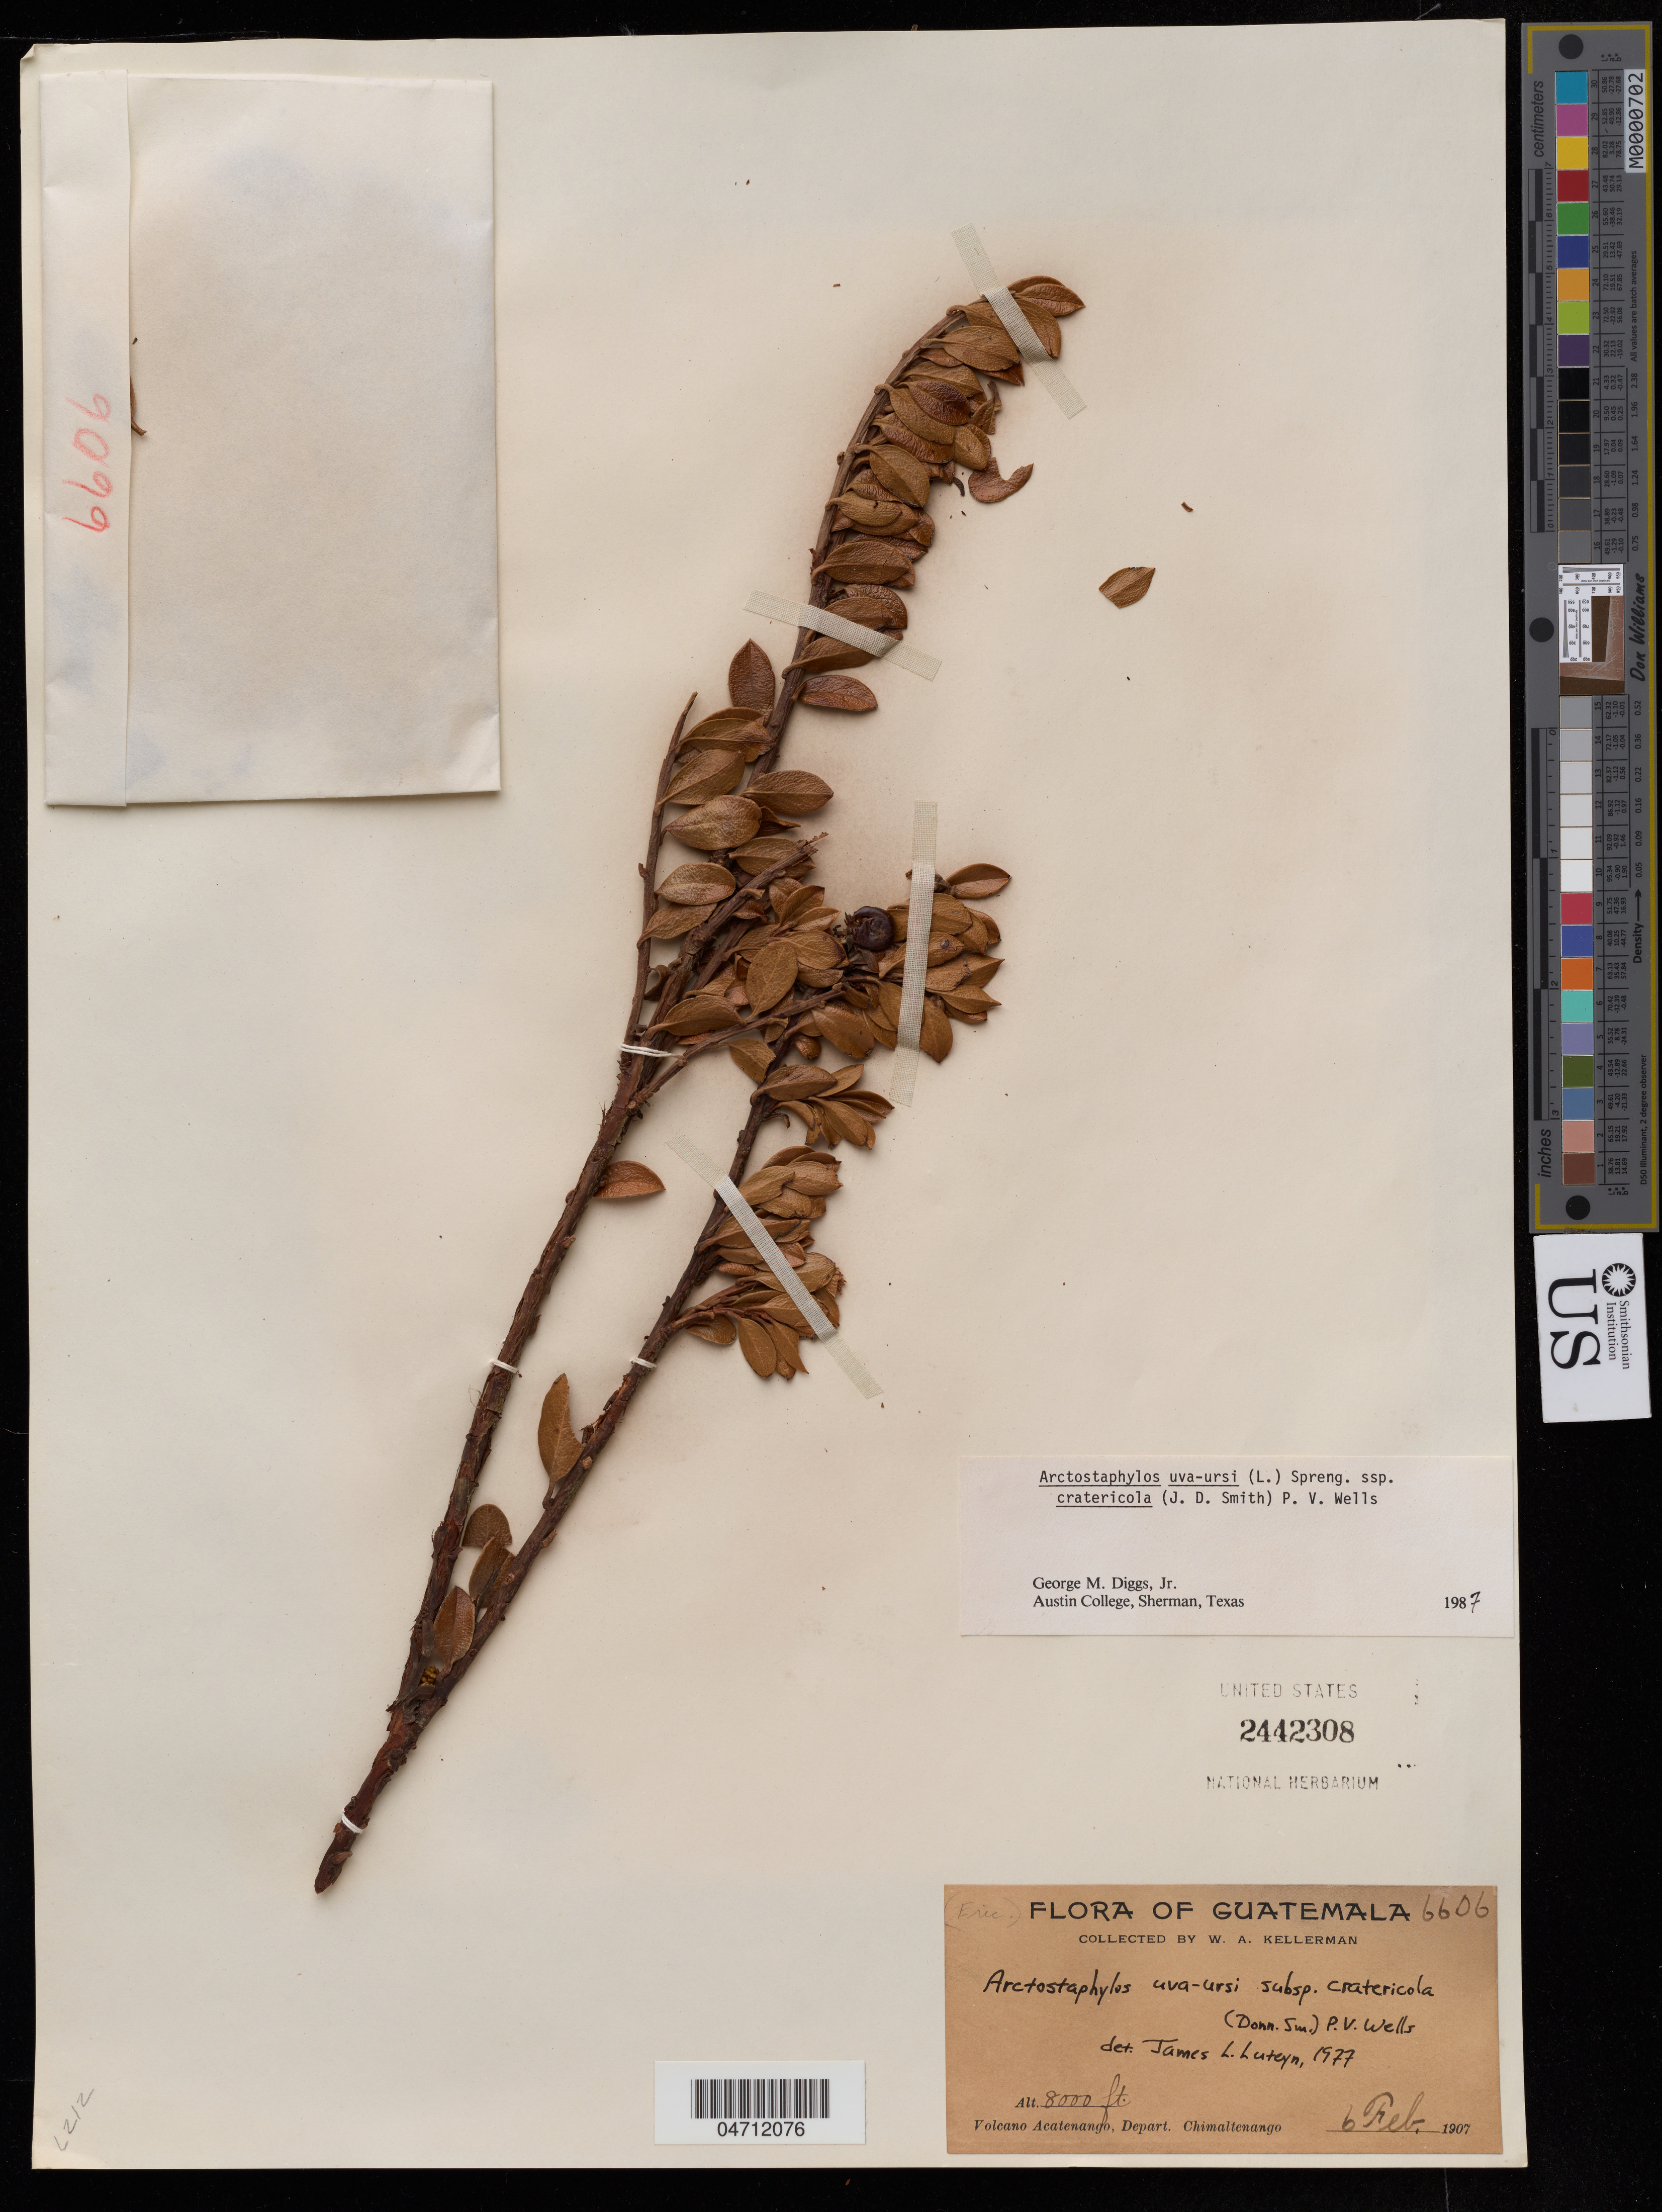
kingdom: Plantae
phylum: Tracheophyta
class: Magnoliopsida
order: Ericales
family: Ericaceae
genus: Arctostaphylos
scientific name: Arctostaphylos uva-ursi subsp. cratericola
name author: (Donn. Sm.) P.V. Wells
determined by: Diggs, George Minor, Jr.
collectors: W. A. Kellerman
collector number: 6606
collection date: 1907-02-06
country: Guatemala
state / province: Chimaltenango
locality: Volcán Acatlan.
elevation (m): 3876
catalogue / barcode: US 2442308